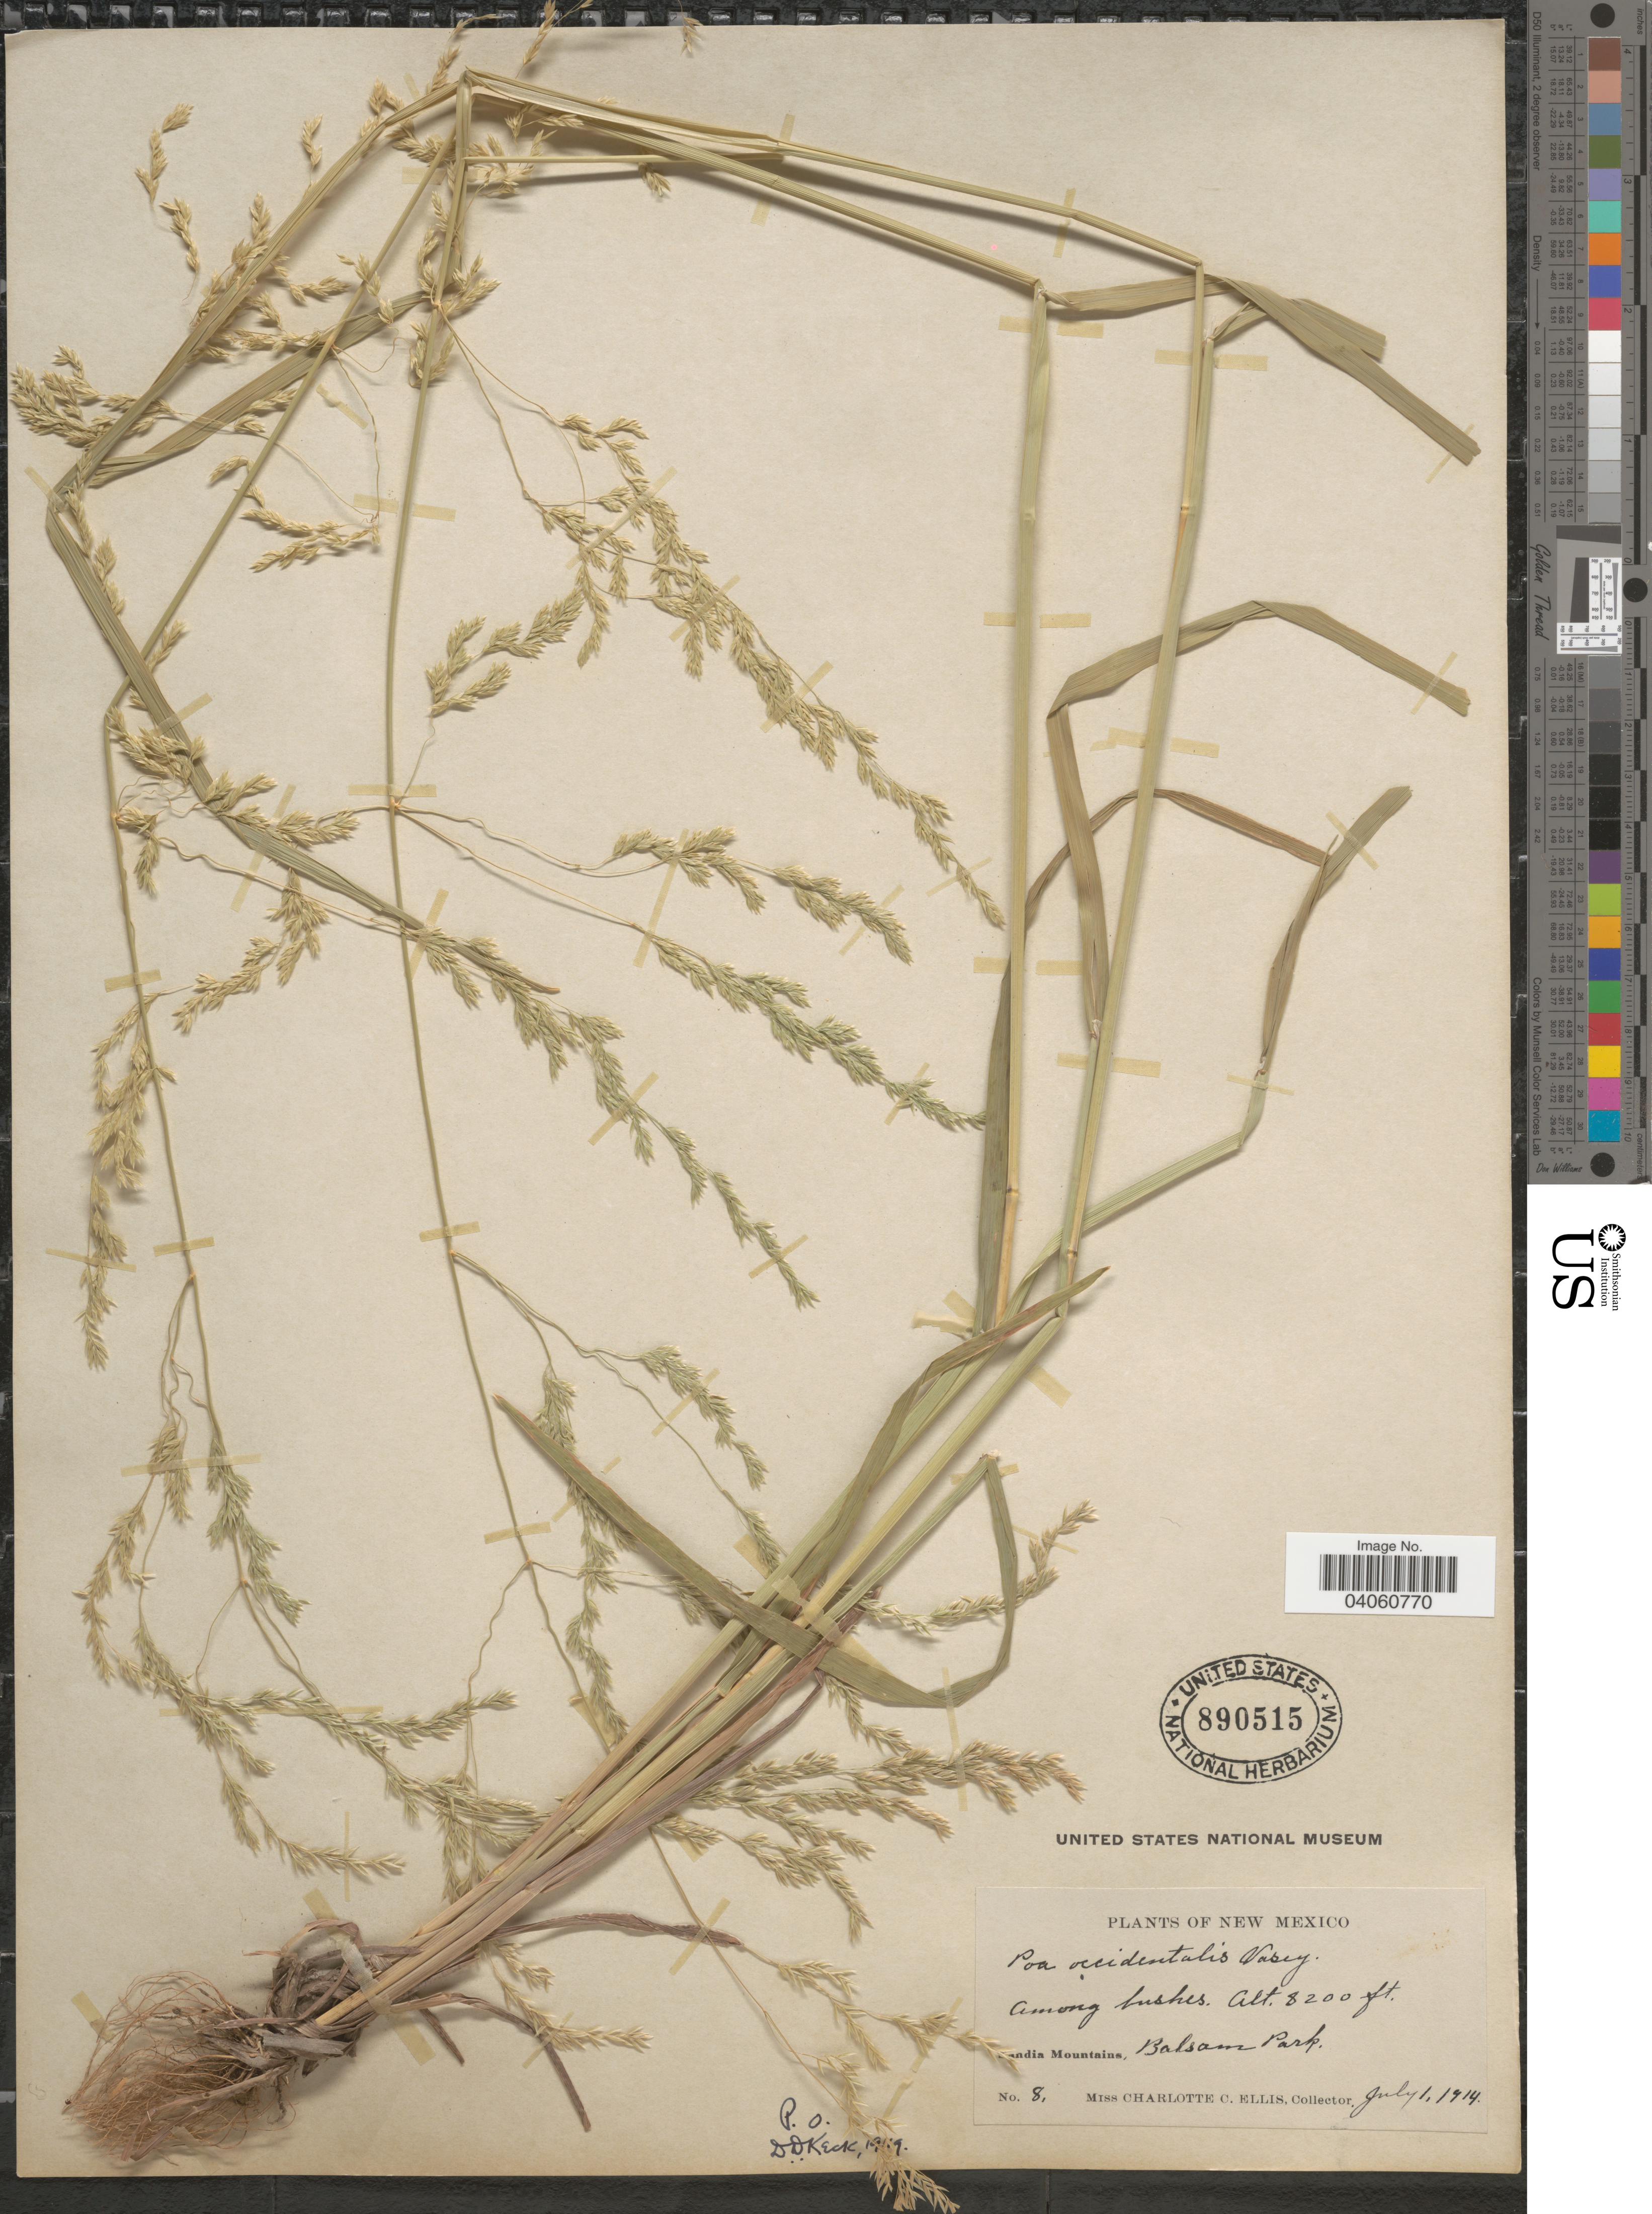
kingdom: Plantae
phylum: Tracheophyta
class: Liliopsida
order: Poales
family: Poaceae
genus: Poa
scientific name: Poa occidentalis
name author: (Vasey) Vasey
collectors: C. C. Ellis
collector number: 8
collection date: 1914-07-01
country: United States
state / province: New Mexico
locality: Sandia Mountains, Balsam Park.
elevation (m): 2499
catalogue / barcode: US 890515